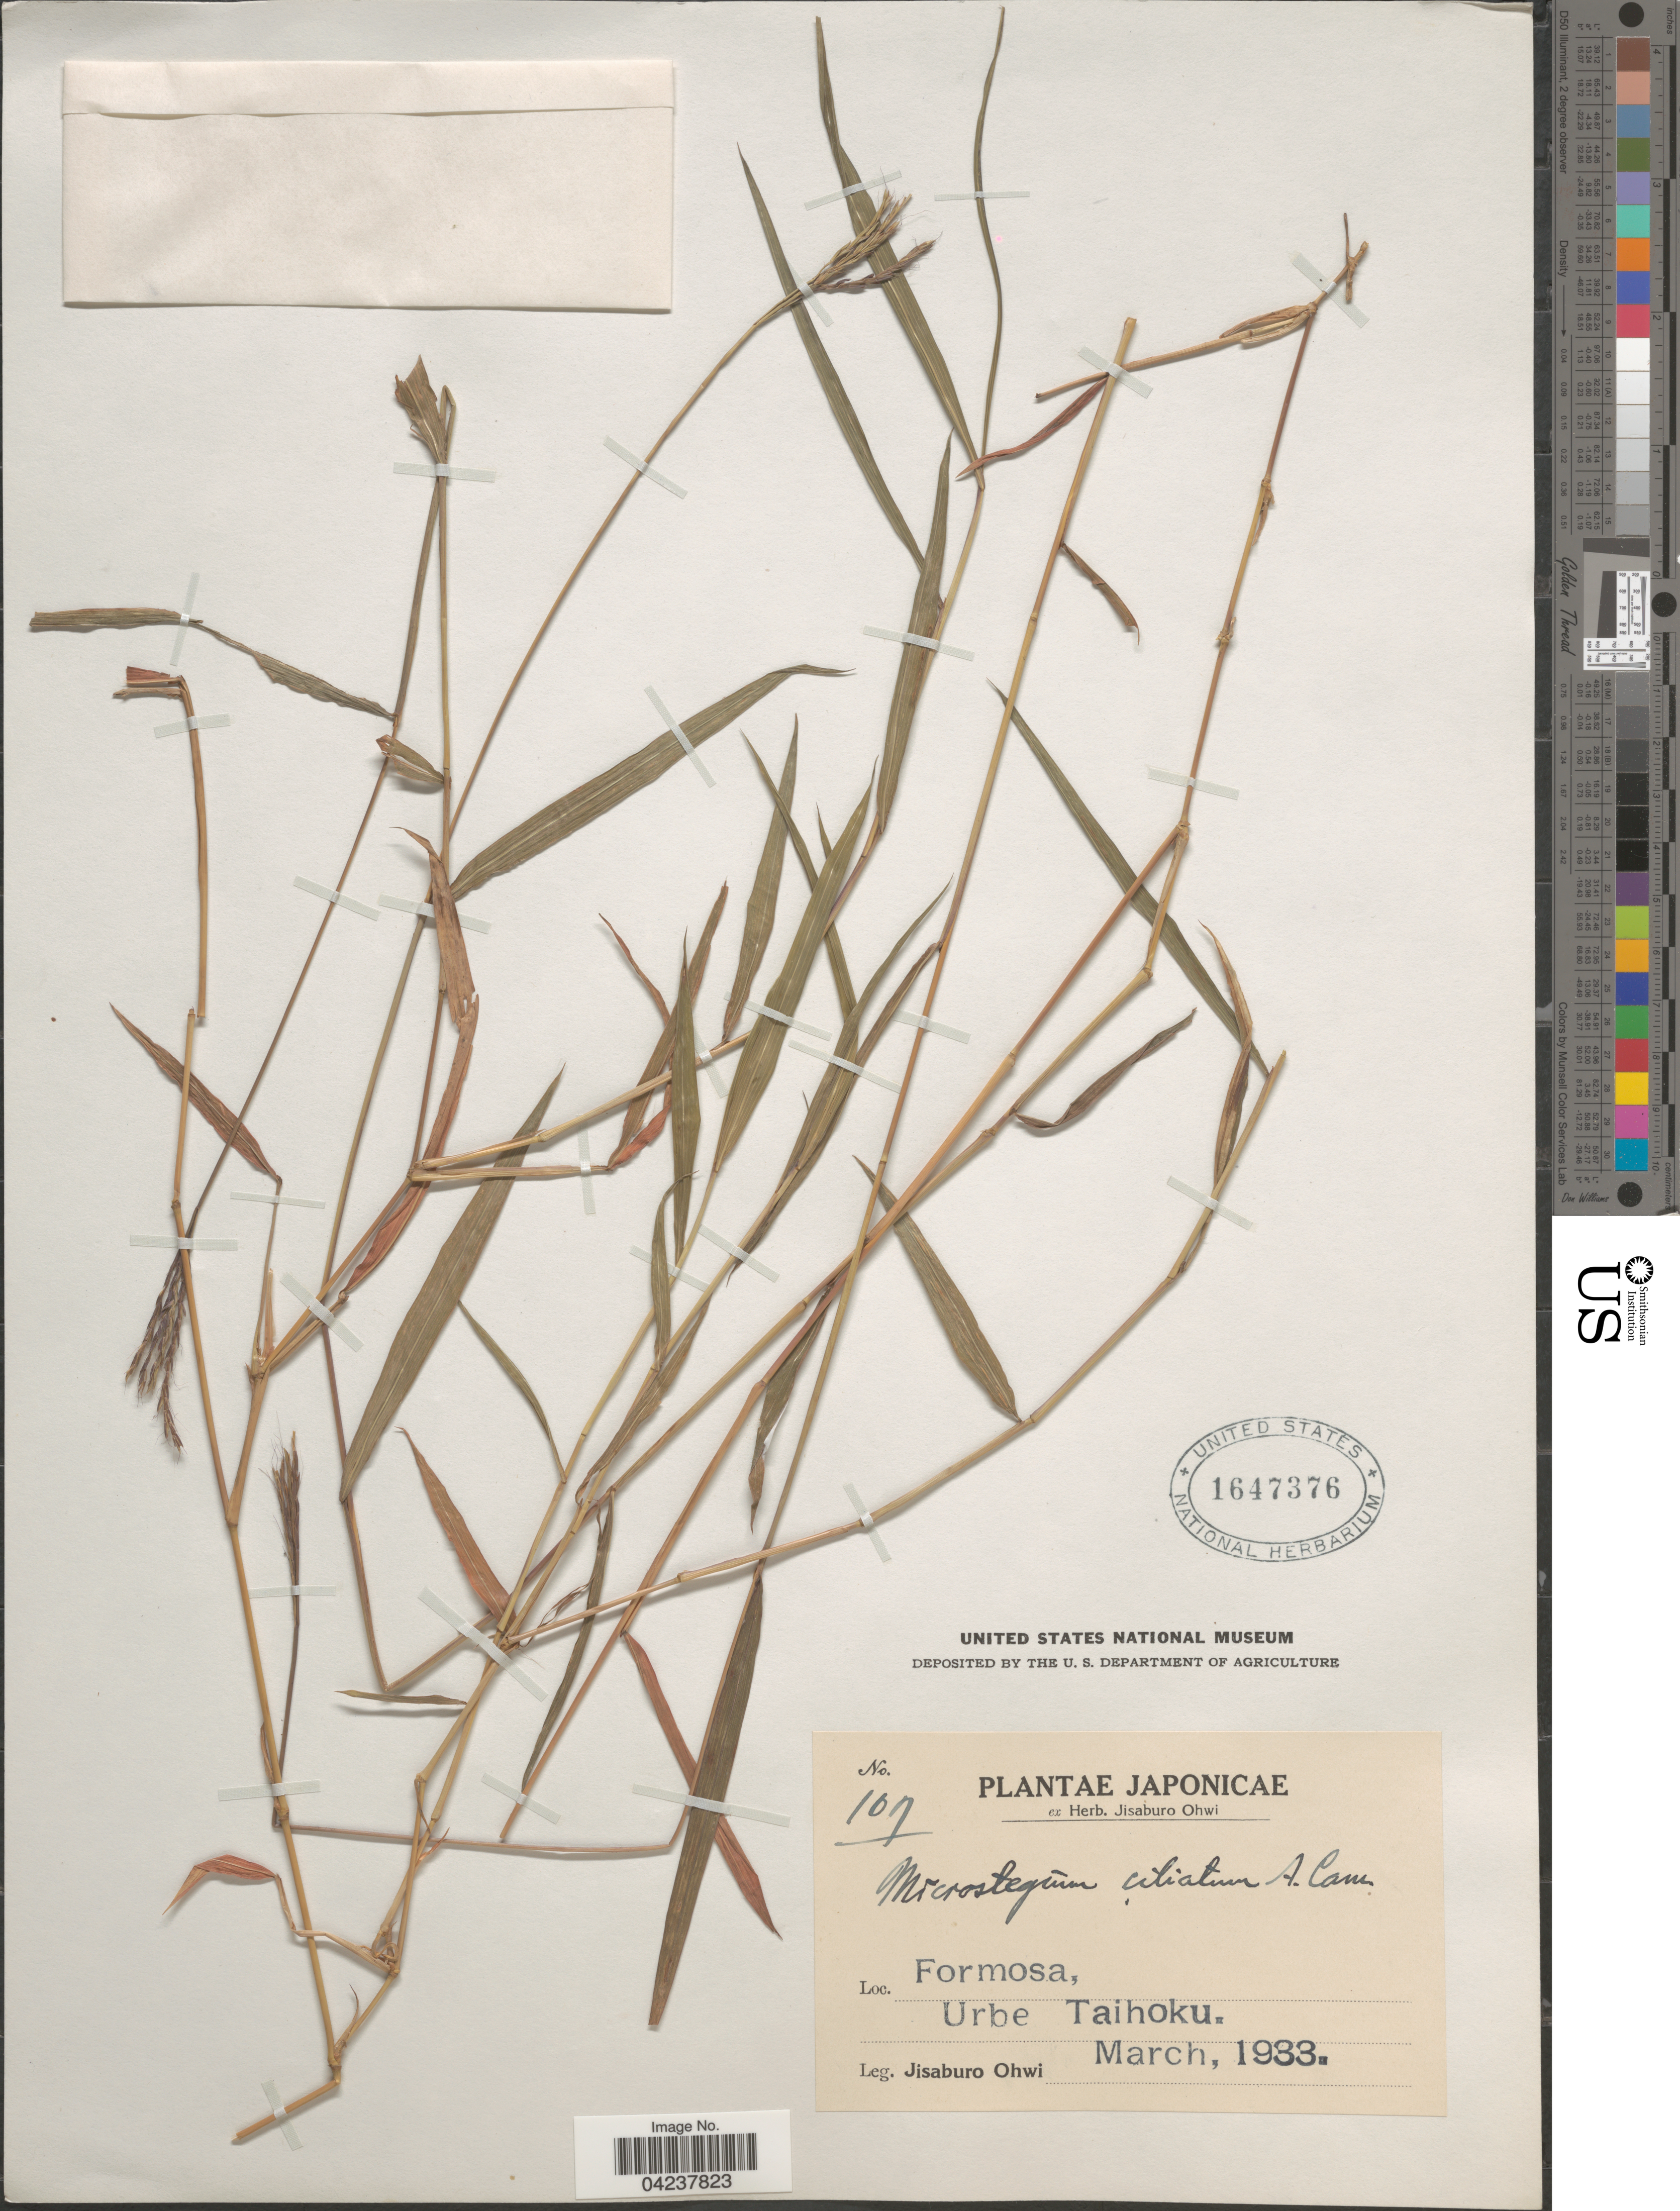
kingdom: Plantae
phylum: Tracheophyta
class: Liliopsida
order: Poales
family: Poaceae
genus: Microstegium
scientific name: Microstegium ciliatum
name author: (Trin.) A. Camus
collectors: J. Ohwi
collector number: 107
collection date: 1933-03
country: Taiwan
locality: Formosa, Urbe Taihoku.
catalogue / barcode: US 1647376